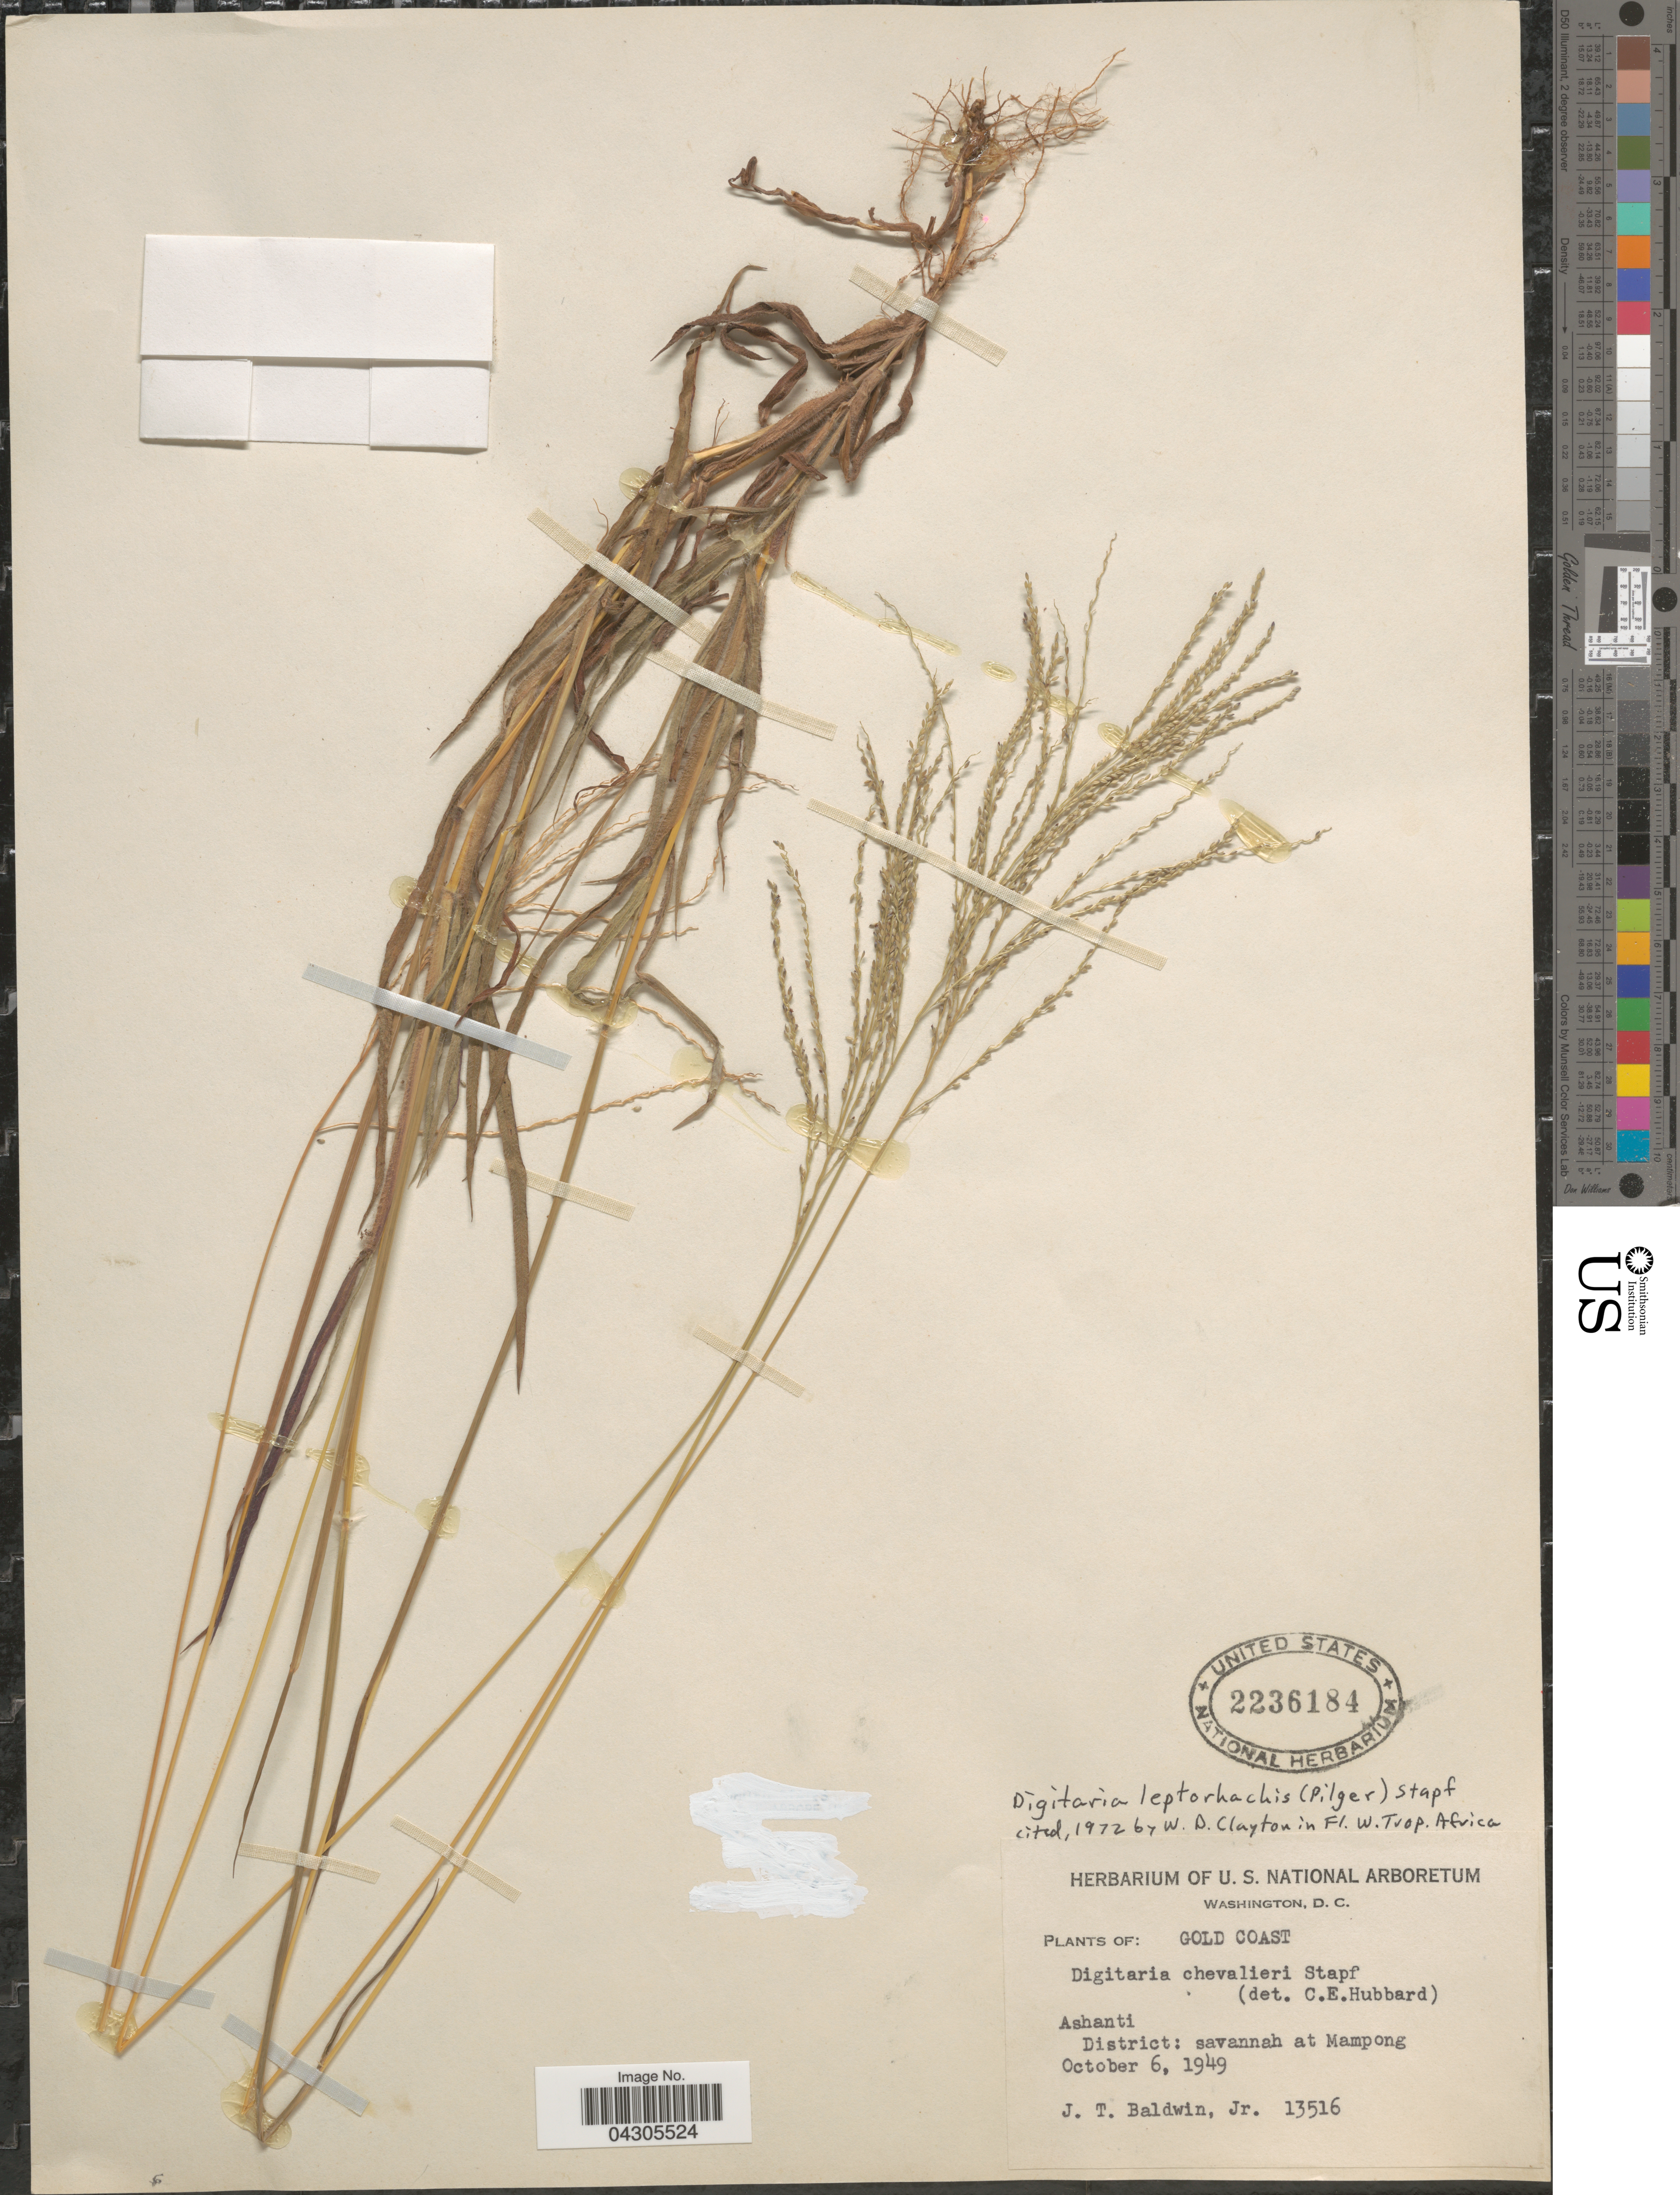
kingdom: Plantae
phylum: Tracheophyta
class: Liliopsida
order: Poales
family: Poaceae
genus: Digitaria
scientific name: Digitaria leptorhachis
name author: (Pilg.) Stapf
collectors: J. T. Baldwin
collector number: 13516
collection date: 1949-10-06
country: Ghana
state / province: Ashanti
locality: Gold Coast. Ashanti District: savannah at Mampong.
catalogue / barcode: US 2236184